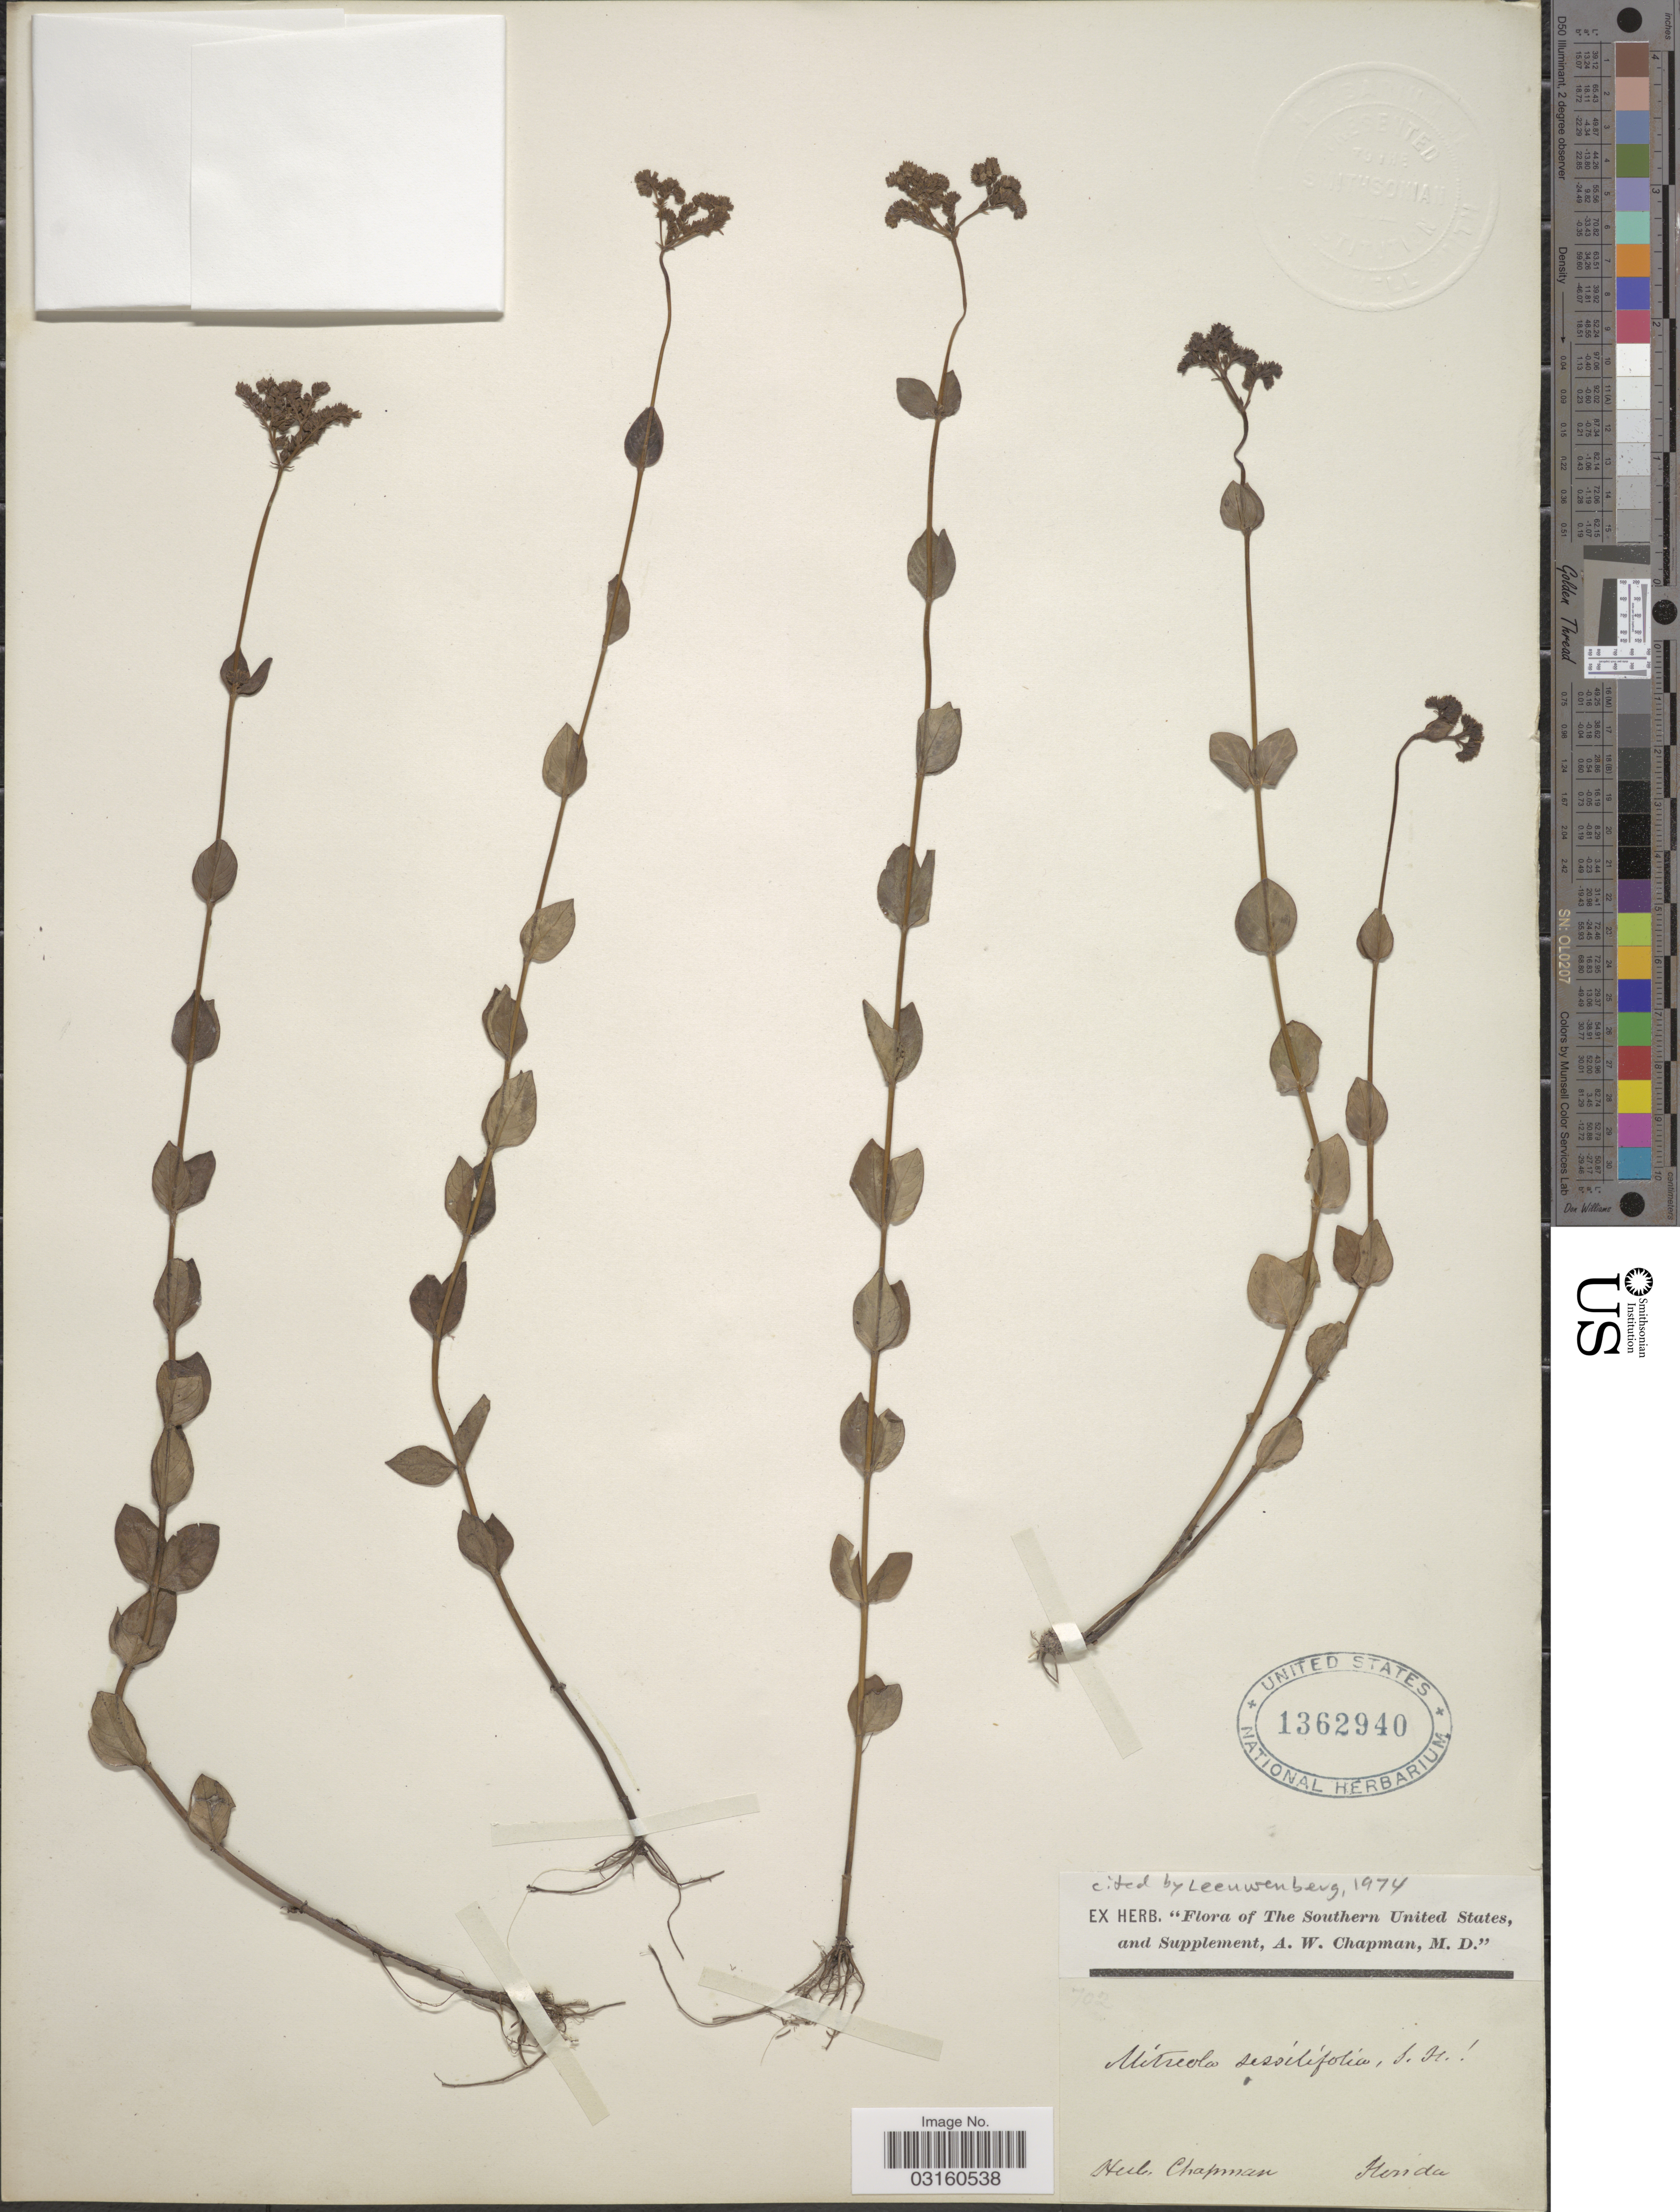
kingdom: Plantae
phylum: Tracheophyta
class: Magnoliopsida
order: Gentianales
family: Loganiaceae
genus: Mitreola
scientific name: Mitreola sessilifolia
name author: (J.F. Gmel.) G. Don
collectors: ex herb. A.W. Chapman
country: United States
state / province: Florida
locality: Southern United States.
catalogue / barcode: US 1362940